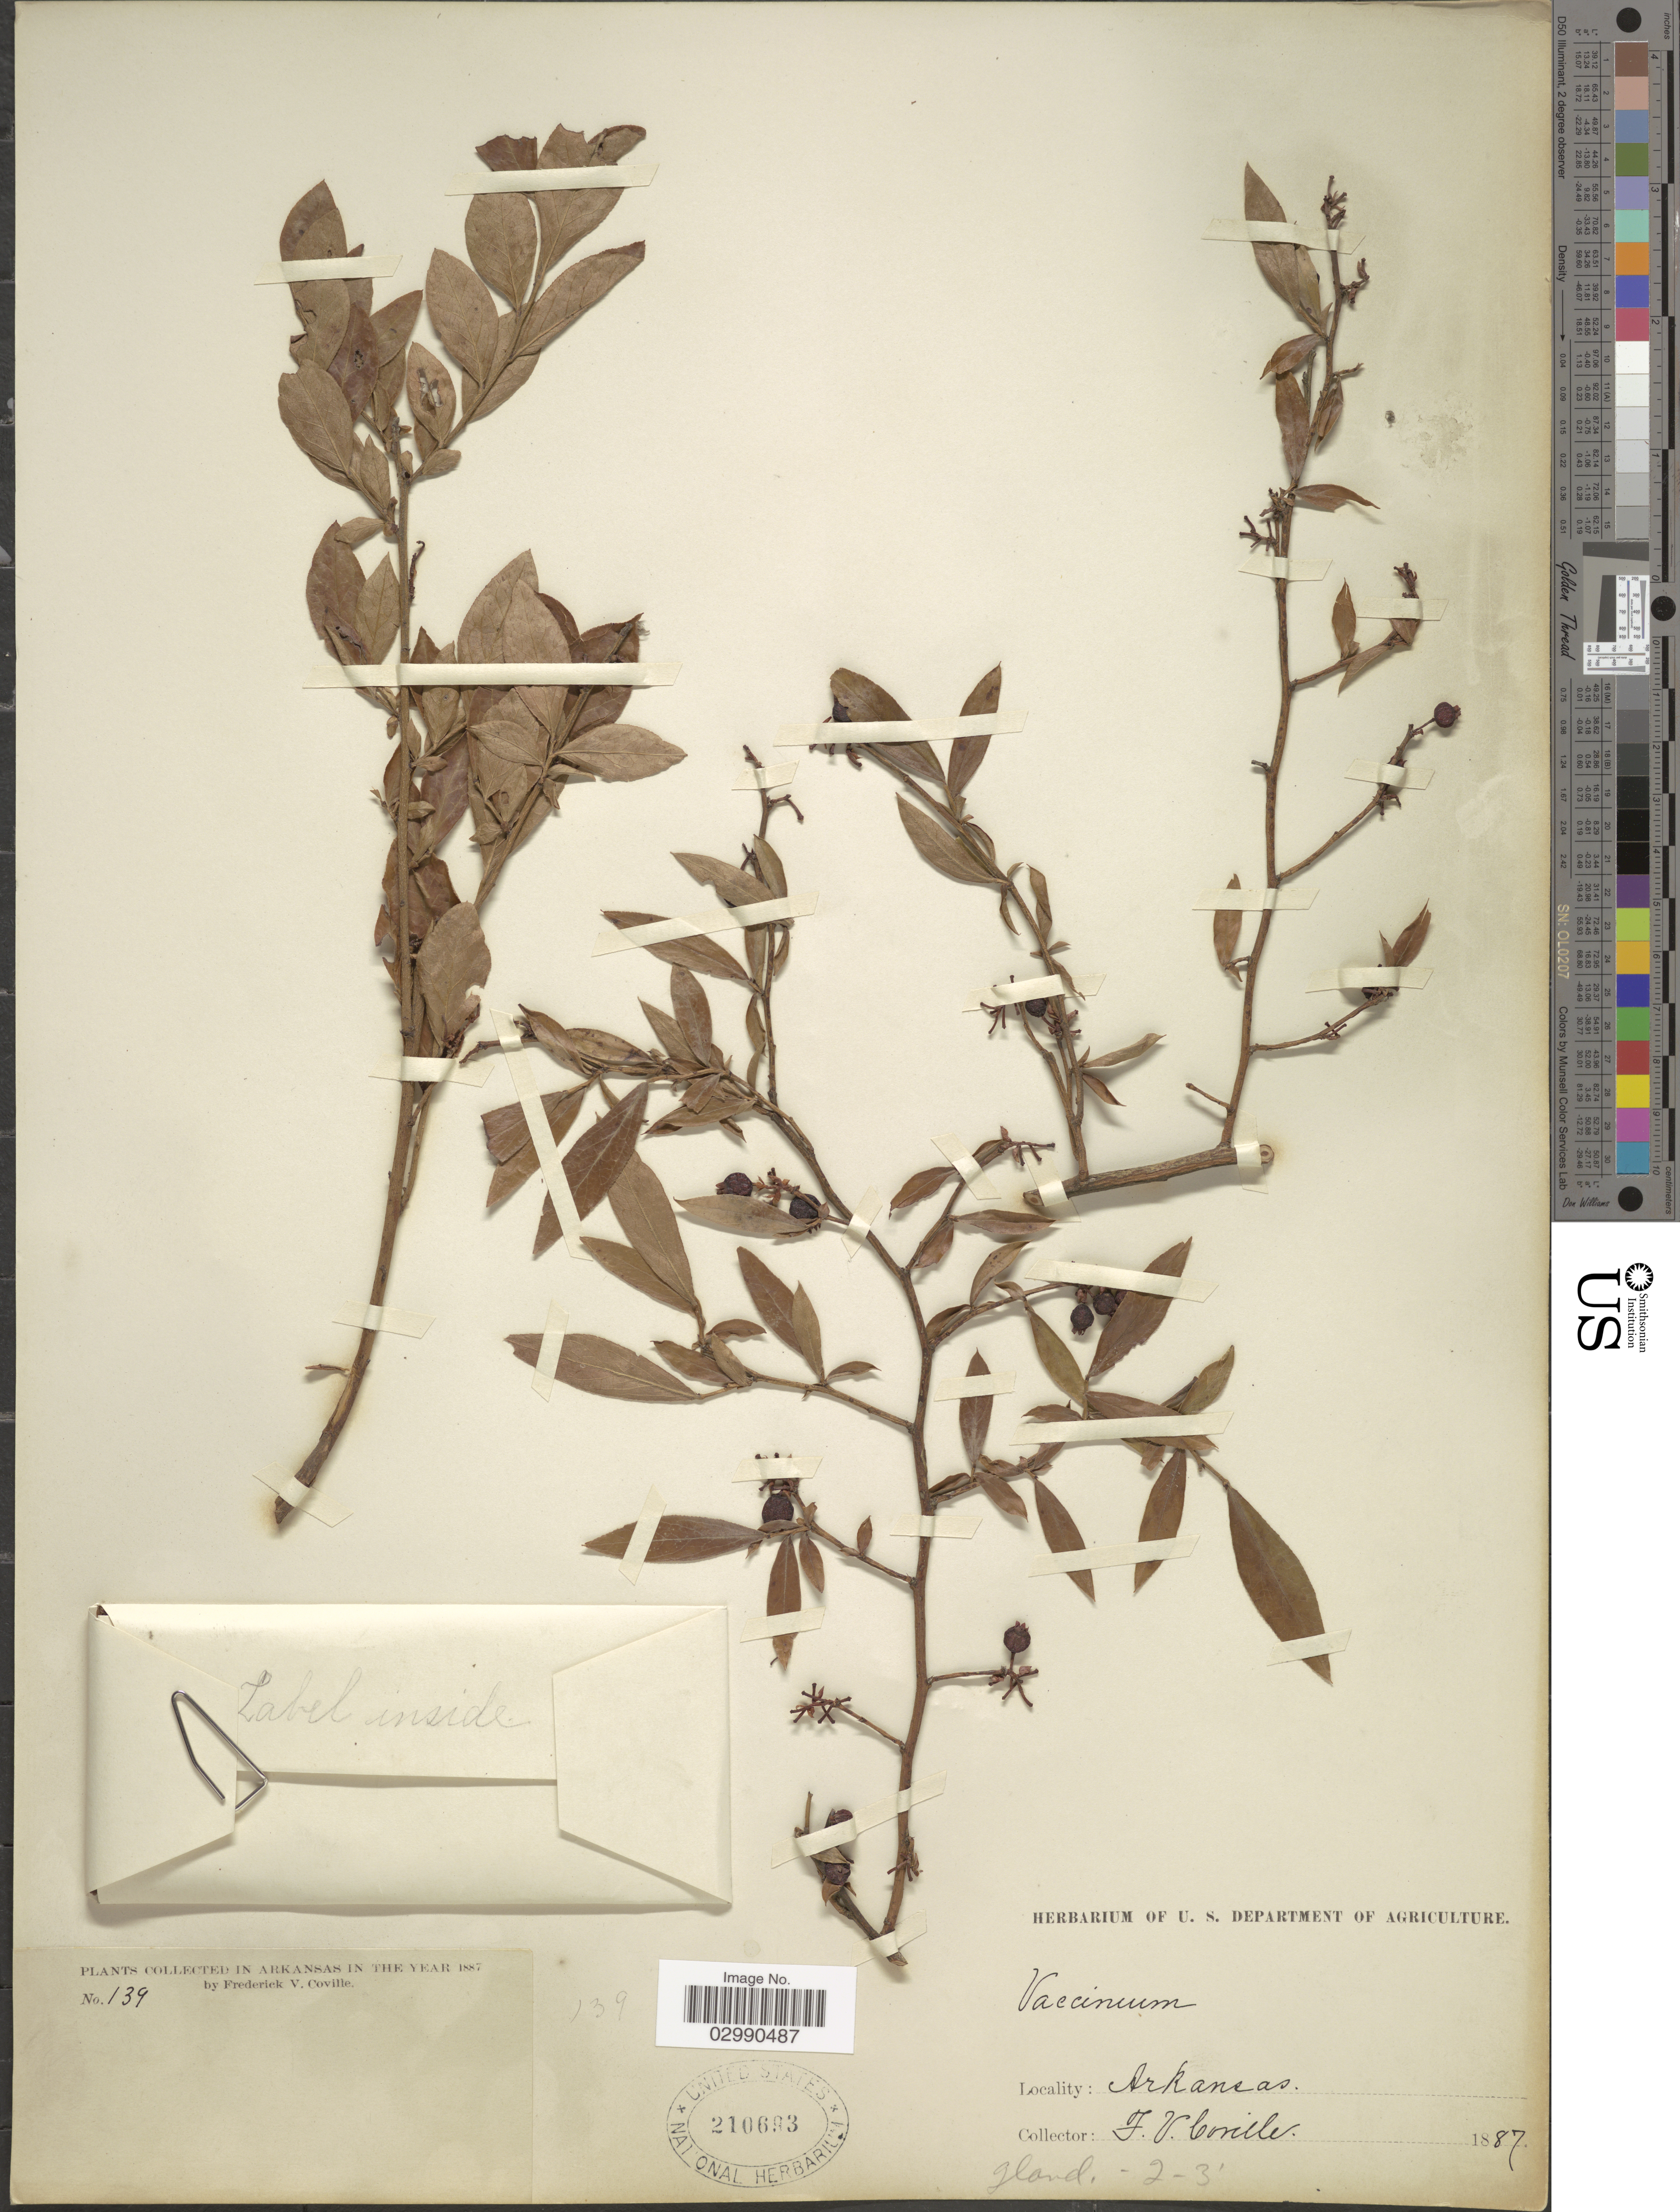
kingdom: Plantae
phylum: Tracheophyta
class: Magnoliopsida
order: Ericales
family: Ericaceae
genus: Vaccinium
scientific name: Vaccinium virgatum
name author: Aiton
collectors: F. V. Coville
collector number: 139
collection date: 1887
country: United States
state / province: Arkansas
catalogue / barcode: US 210693